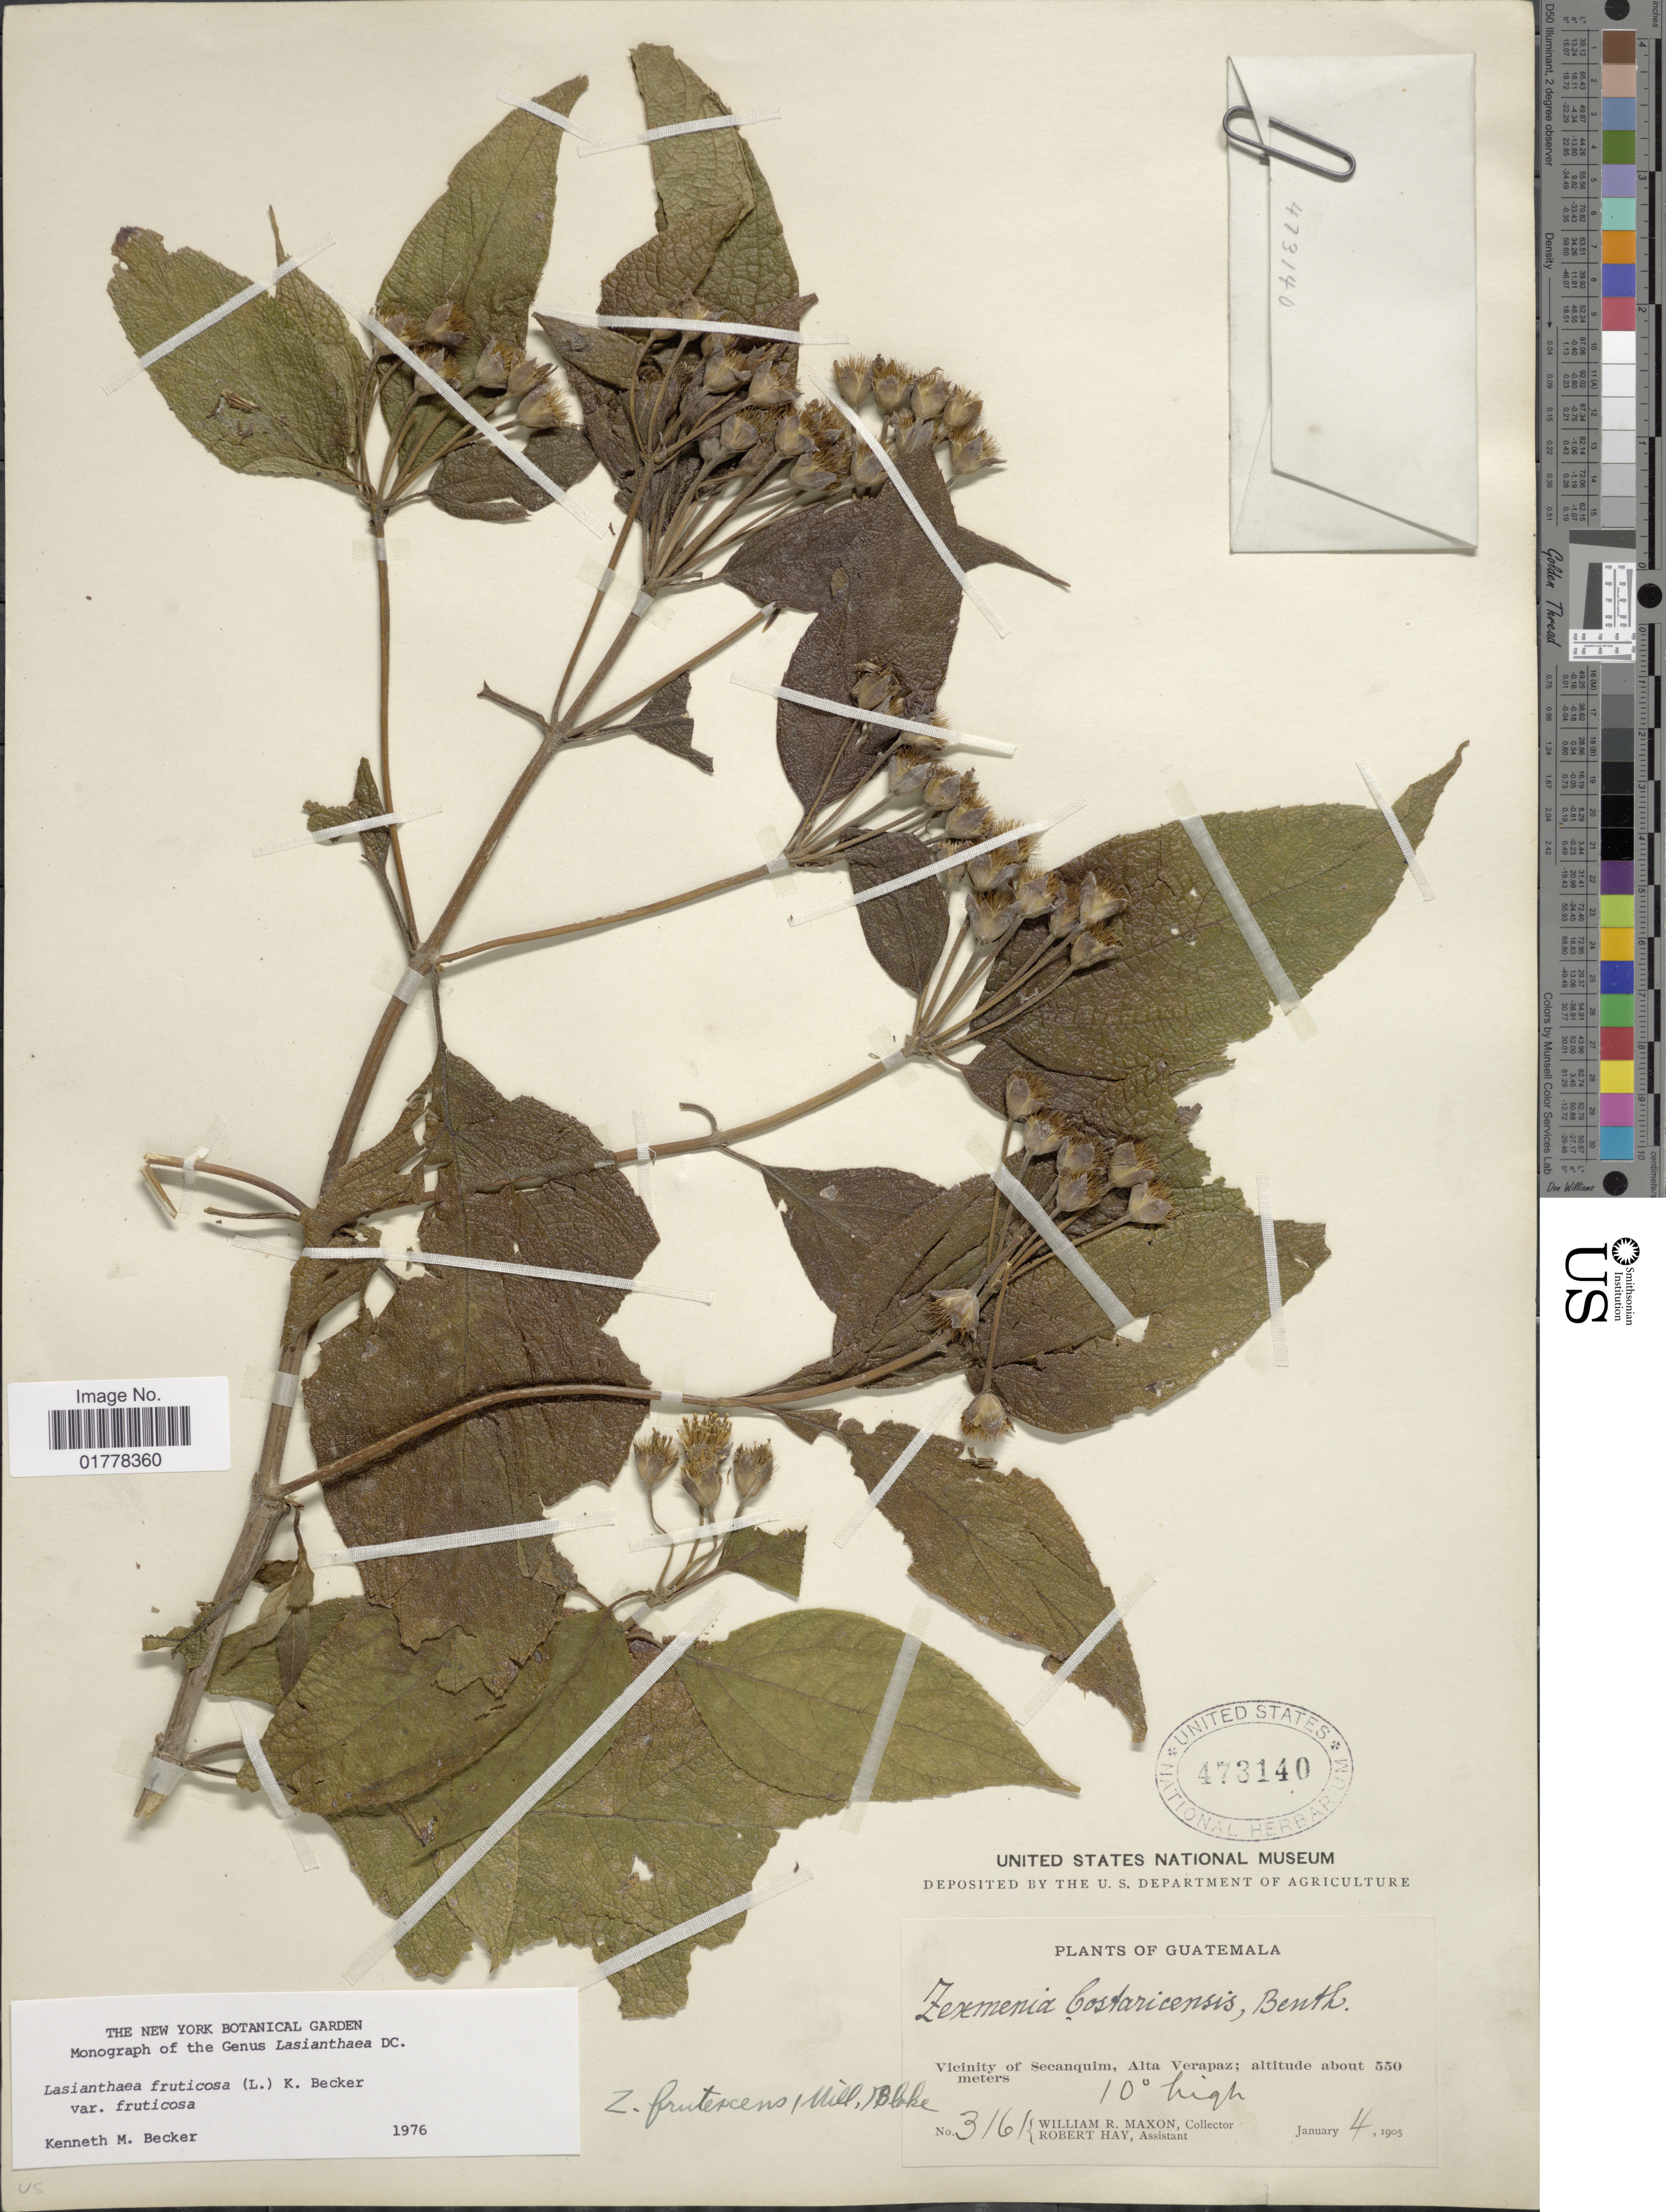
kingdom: Plantae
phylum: Tracheophyta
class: Magnoliopsida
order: Asterales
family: Asteraceae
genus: Lasianthaea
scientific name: Lasianthaea fruticosa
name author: (L.) K.M. Becker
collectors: W. R. Maxon & R. Hay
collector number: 3161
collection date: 1905-01-04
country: Guatemala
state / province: Alta Verapaz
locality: Vicinity of Secanquim, Alta Verapaz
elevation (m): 550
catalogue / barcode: US 473140